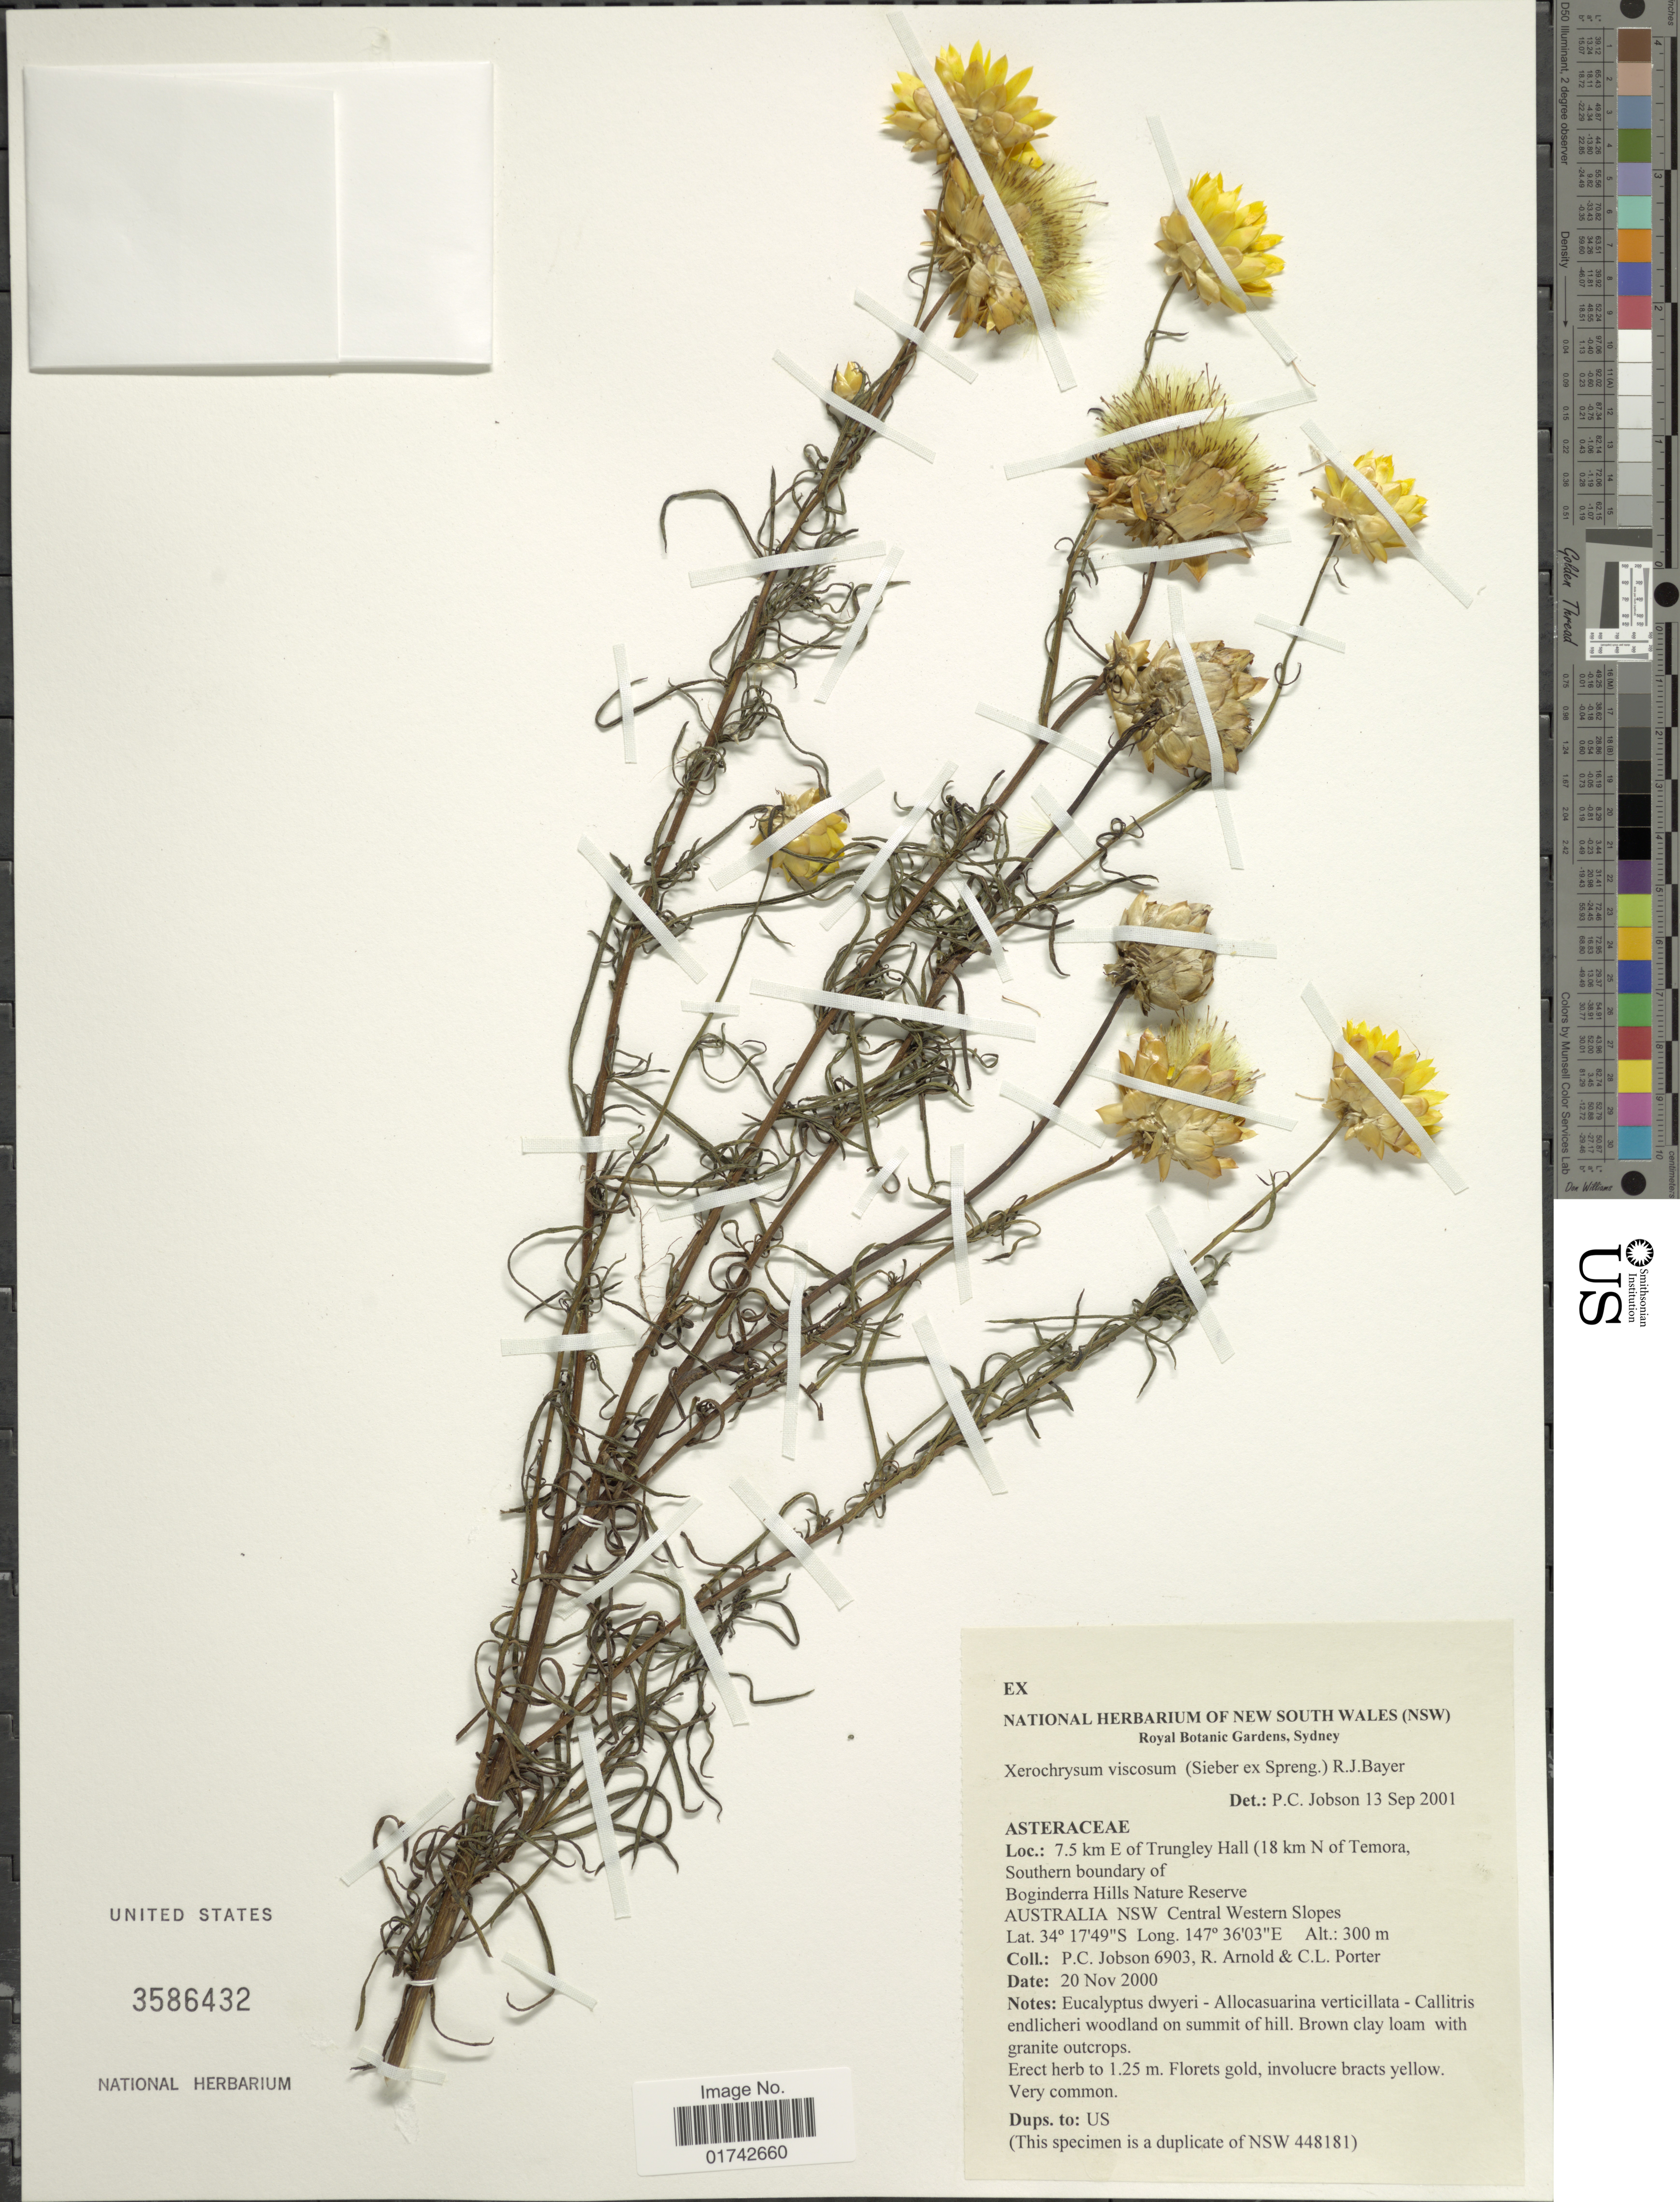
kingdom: Plantae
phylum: Tracheophyta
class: Magnoliopsida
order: Asterales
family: Asteraceae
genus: Helichrysum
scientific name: Helichrysum viscosum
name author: Spreng.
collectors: P. Jobson, R. Arnold & C. L. Porter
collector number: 6903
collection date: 2000-11-20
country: Australia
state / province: New South Wales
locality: NSW Central Western lopes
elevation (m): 300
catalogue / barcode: US 3586432